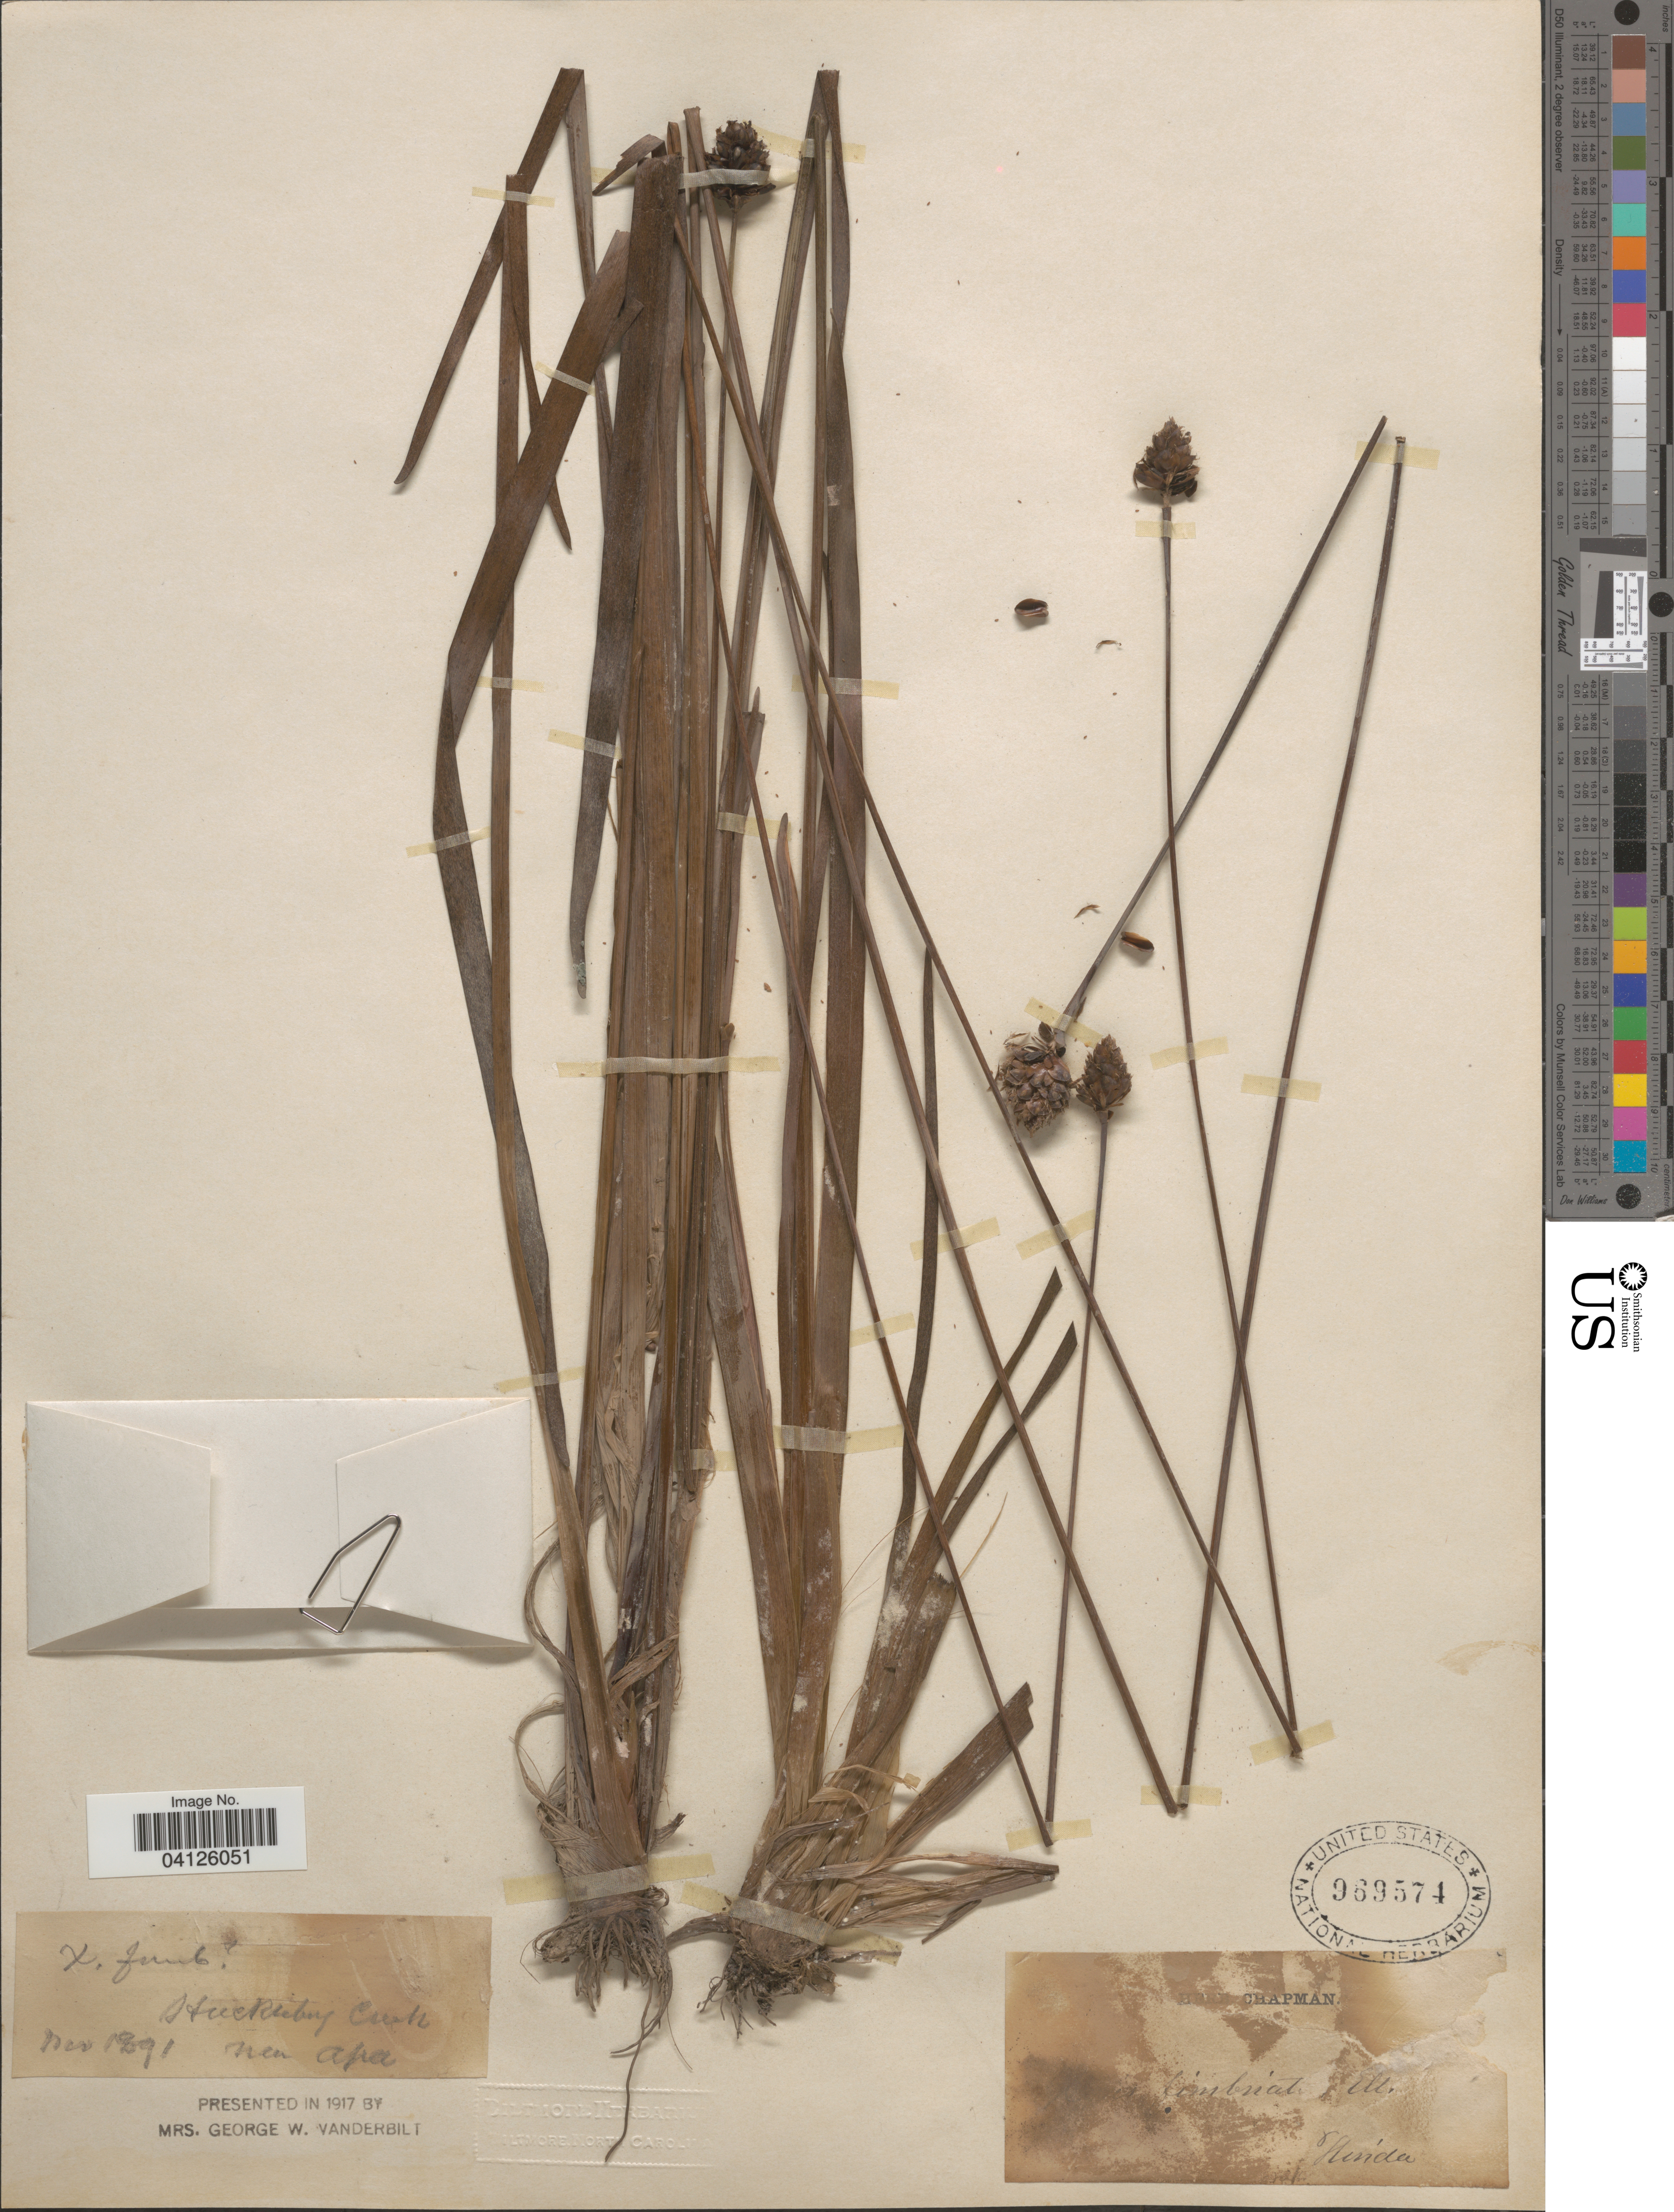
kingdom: Plantae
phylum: Tracheophyta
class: Liliopsida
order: Poales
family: Xyridaceae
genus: Xyris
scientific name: Xyris fimbriata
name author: Elliott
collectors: ex herb. Chapman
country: United States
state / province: Florida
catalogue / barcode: US 969574